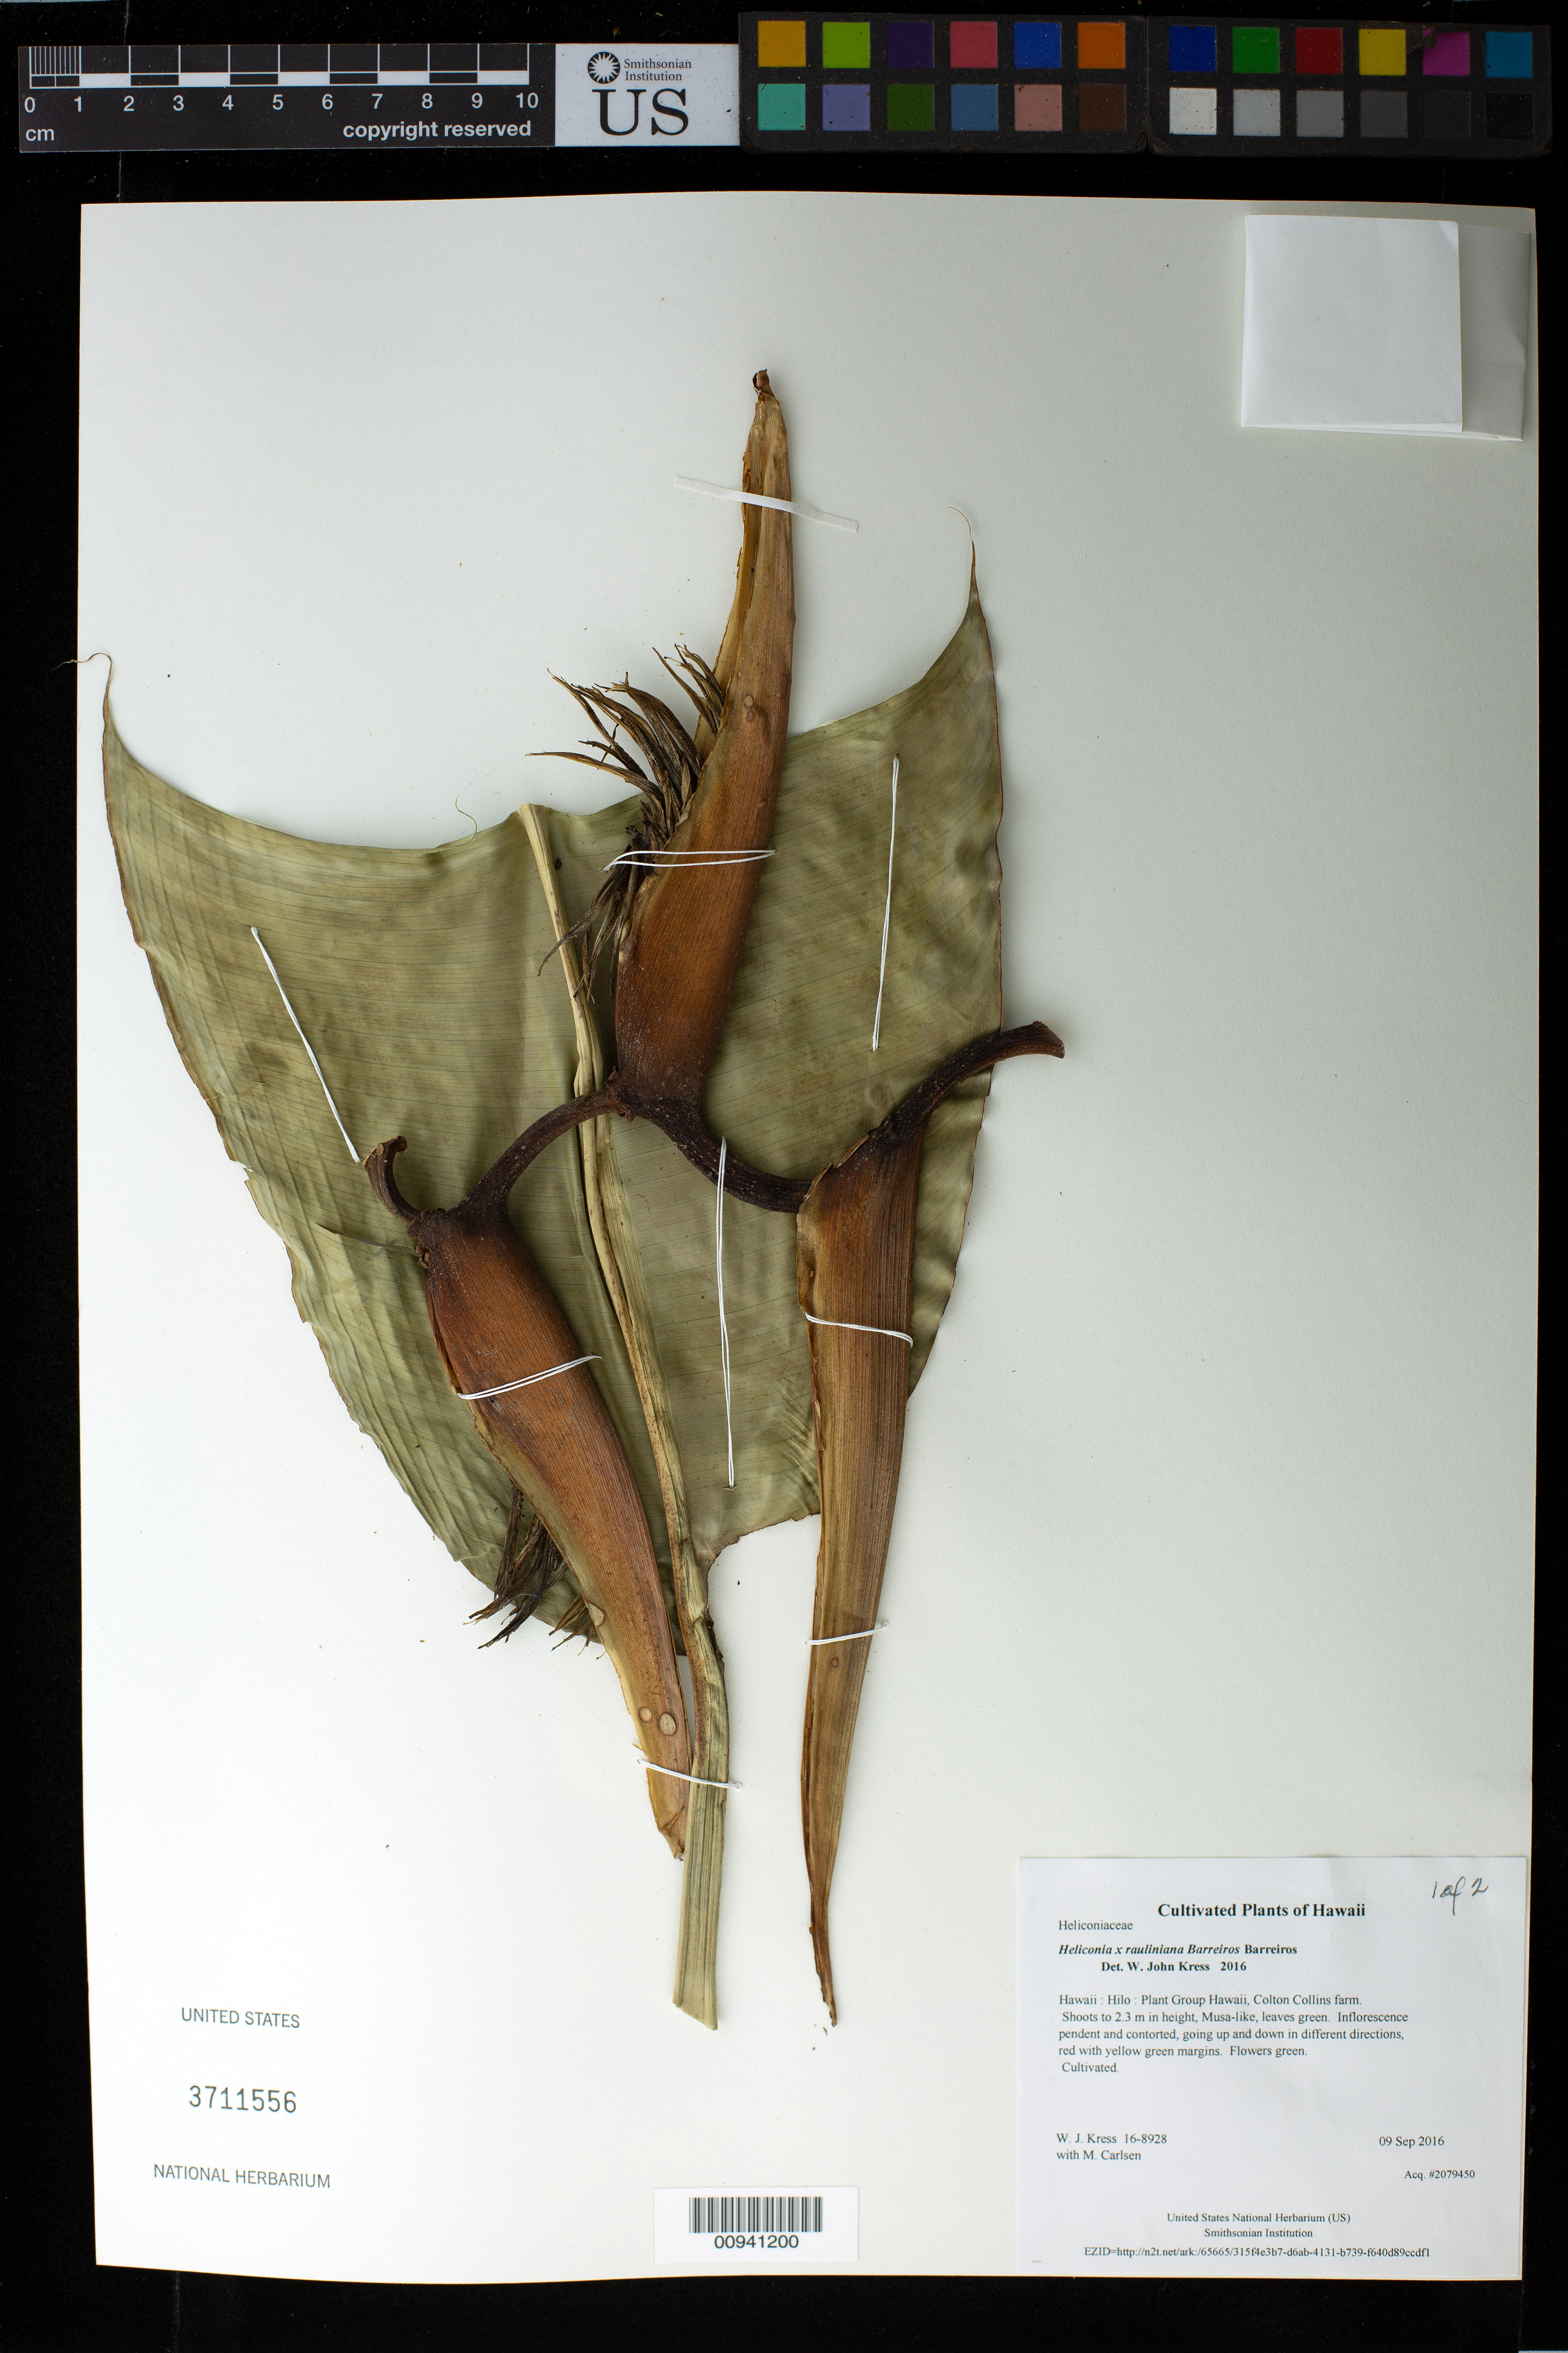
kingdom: Plantae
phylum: Tracheophyta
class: Liliopsida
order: Zingiberales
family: Heliconiaceae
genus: Heliconia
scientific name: Heliconia x rauliniana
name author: Barreiros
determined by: Kress, W. J., (US), Smithsonian Institution - National Museum of Natural History (UNITED STATES)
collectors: W. J. Kress & M. M. Carlsen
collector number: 16-8928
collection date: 2016-09-09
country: United States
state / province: Hawaii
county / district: Hawaii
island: Hawaii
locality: Plant Group Hawaii, Colton Collins farm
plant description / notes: Frozen tissue stored in Biorepository at AG5NO29; dried tissue stored at AG5NO30.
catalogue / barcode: US 3711556